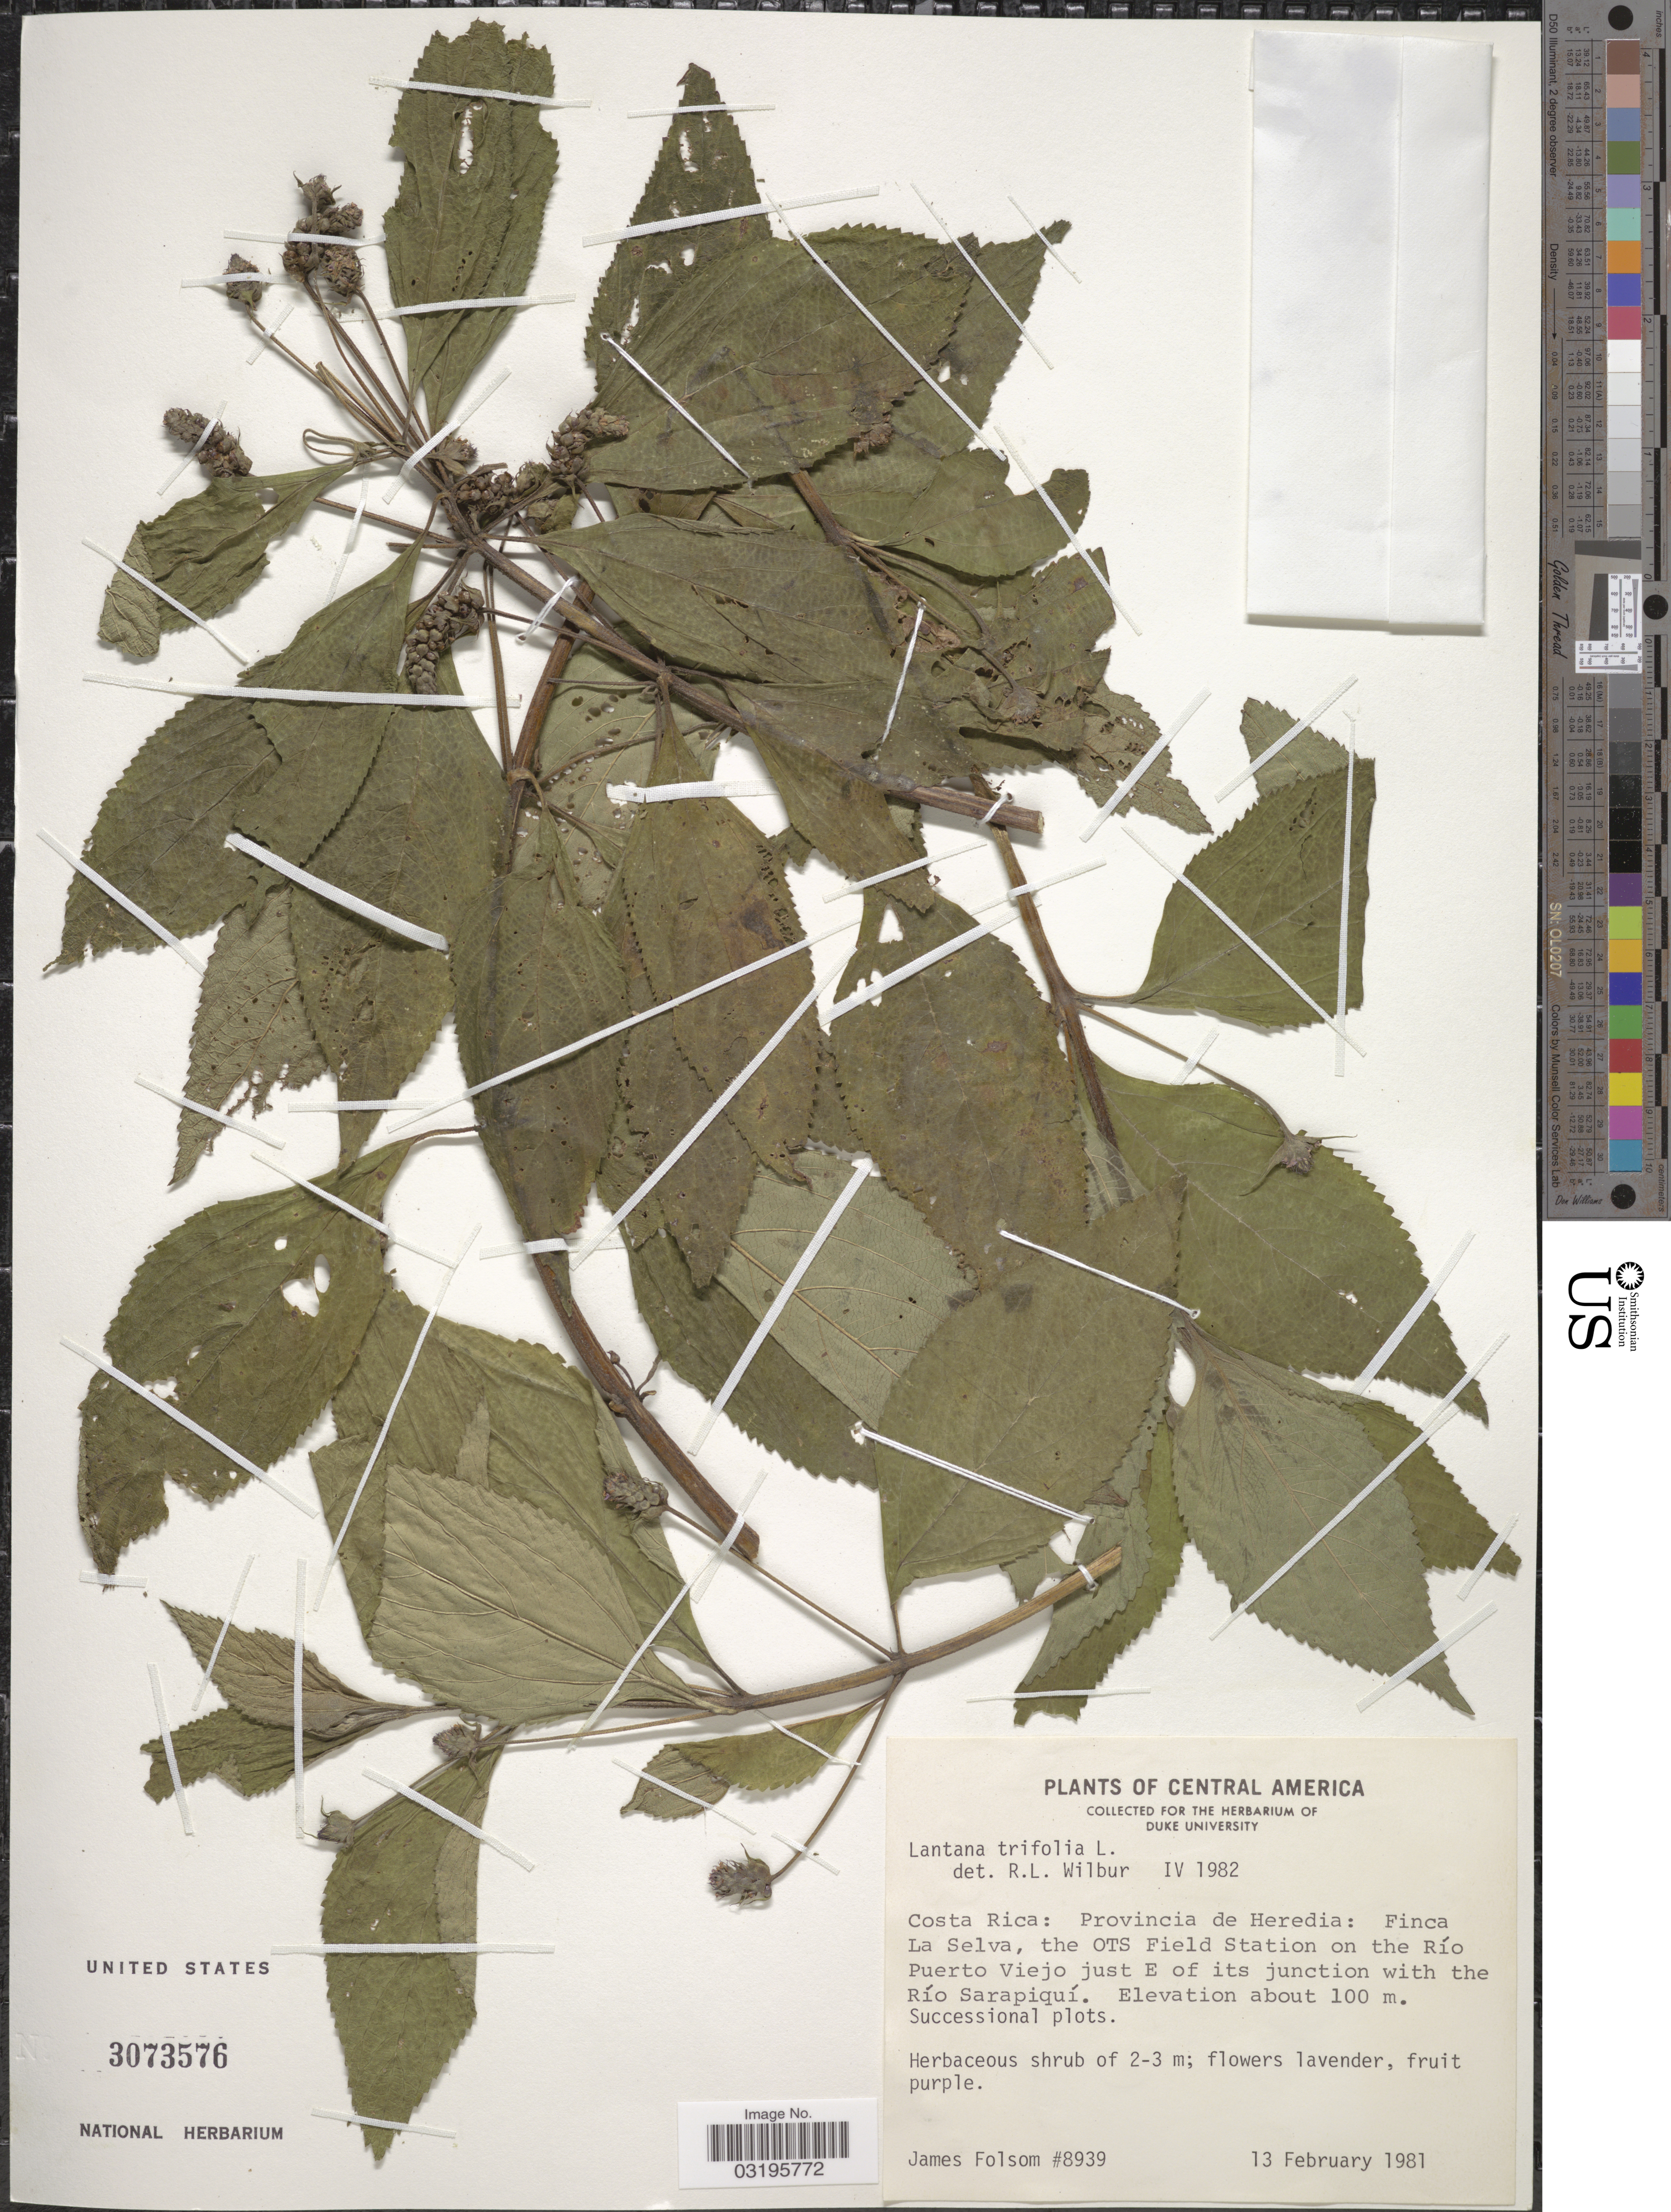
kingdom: Plantae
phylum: Tracheophyta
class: Magnoliopsida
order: Lamiales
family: Verbenaceae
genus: Lantana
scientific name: Lantana trifolia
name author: L.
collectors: J. P. Folsom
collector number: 8939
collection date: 1981-02-13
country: Costa Rica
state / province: Heredia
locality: Finca La Selva, the OTS Field Station on the Río Puerto Viejo just E of its junction with the Río Sarapiquí.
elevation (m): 100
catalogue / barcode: US 3073576